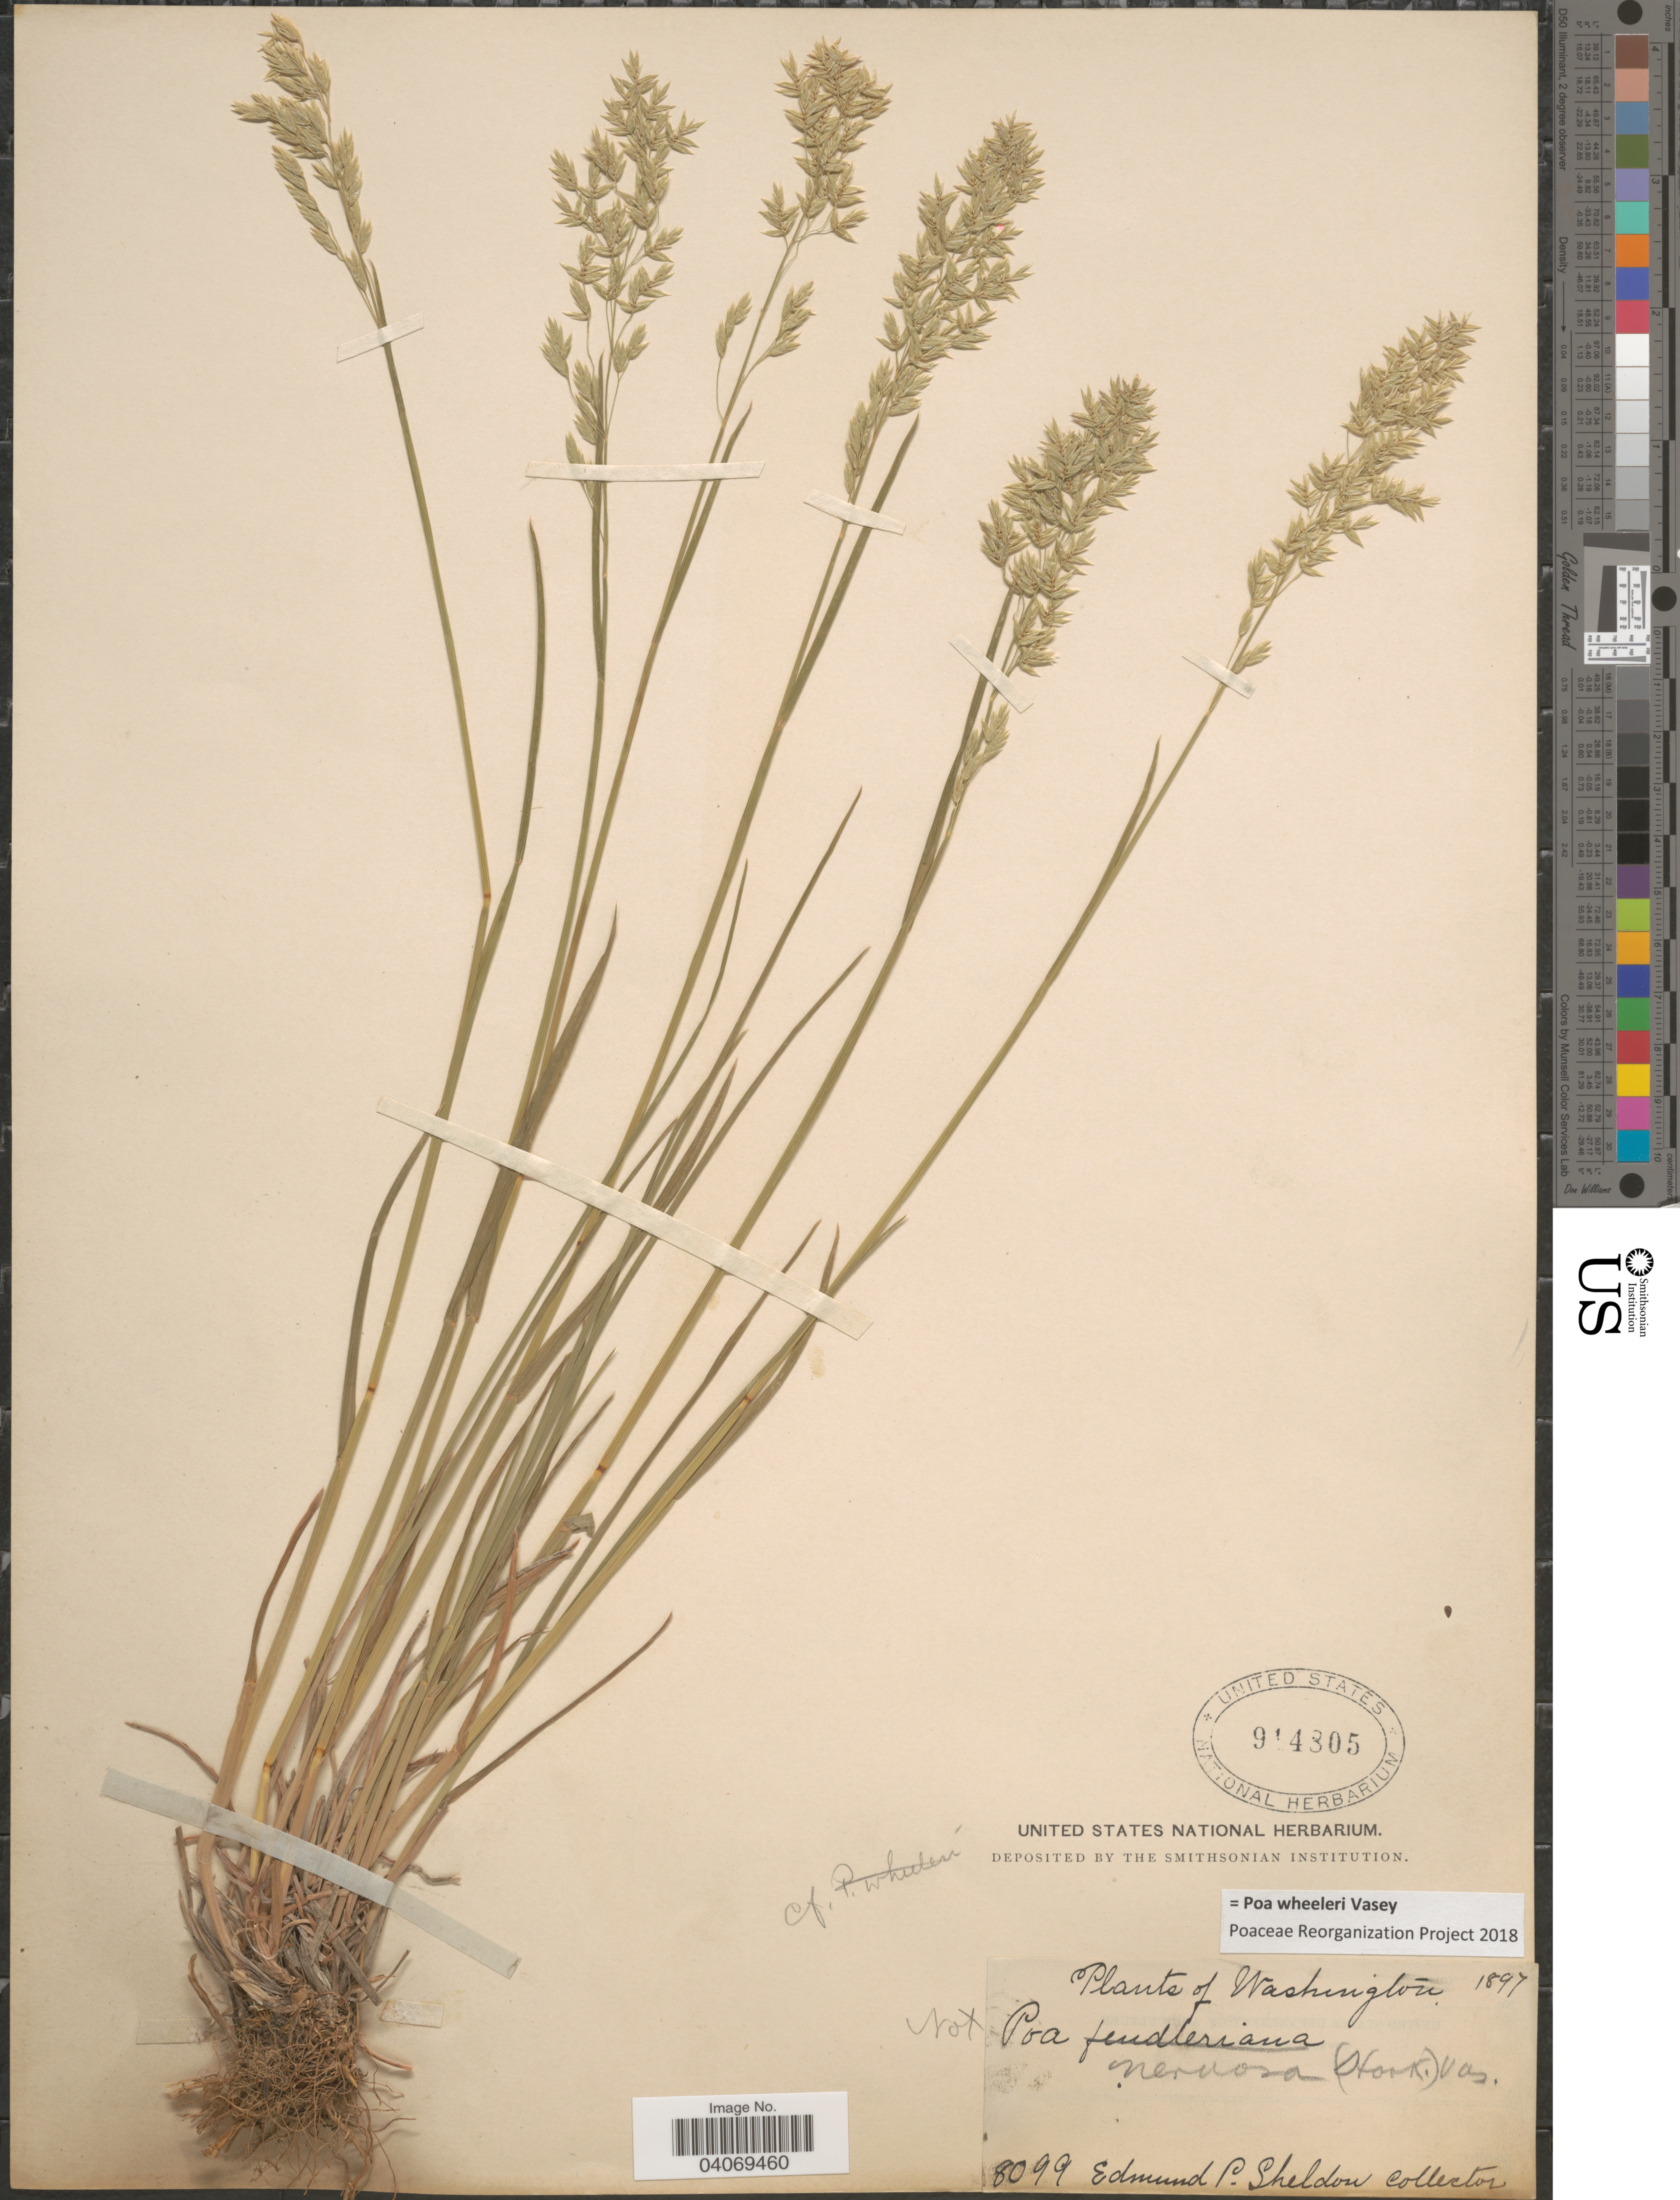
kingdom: Plantae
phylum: Tracheophyta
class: Liliopsida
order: Poales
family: Poaceae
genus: Poa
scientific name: Poa wheeleri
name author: Vasey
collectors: E. P. Sheldon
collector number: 8099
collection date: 1897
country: United States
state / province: Washington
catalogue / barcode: US 914805